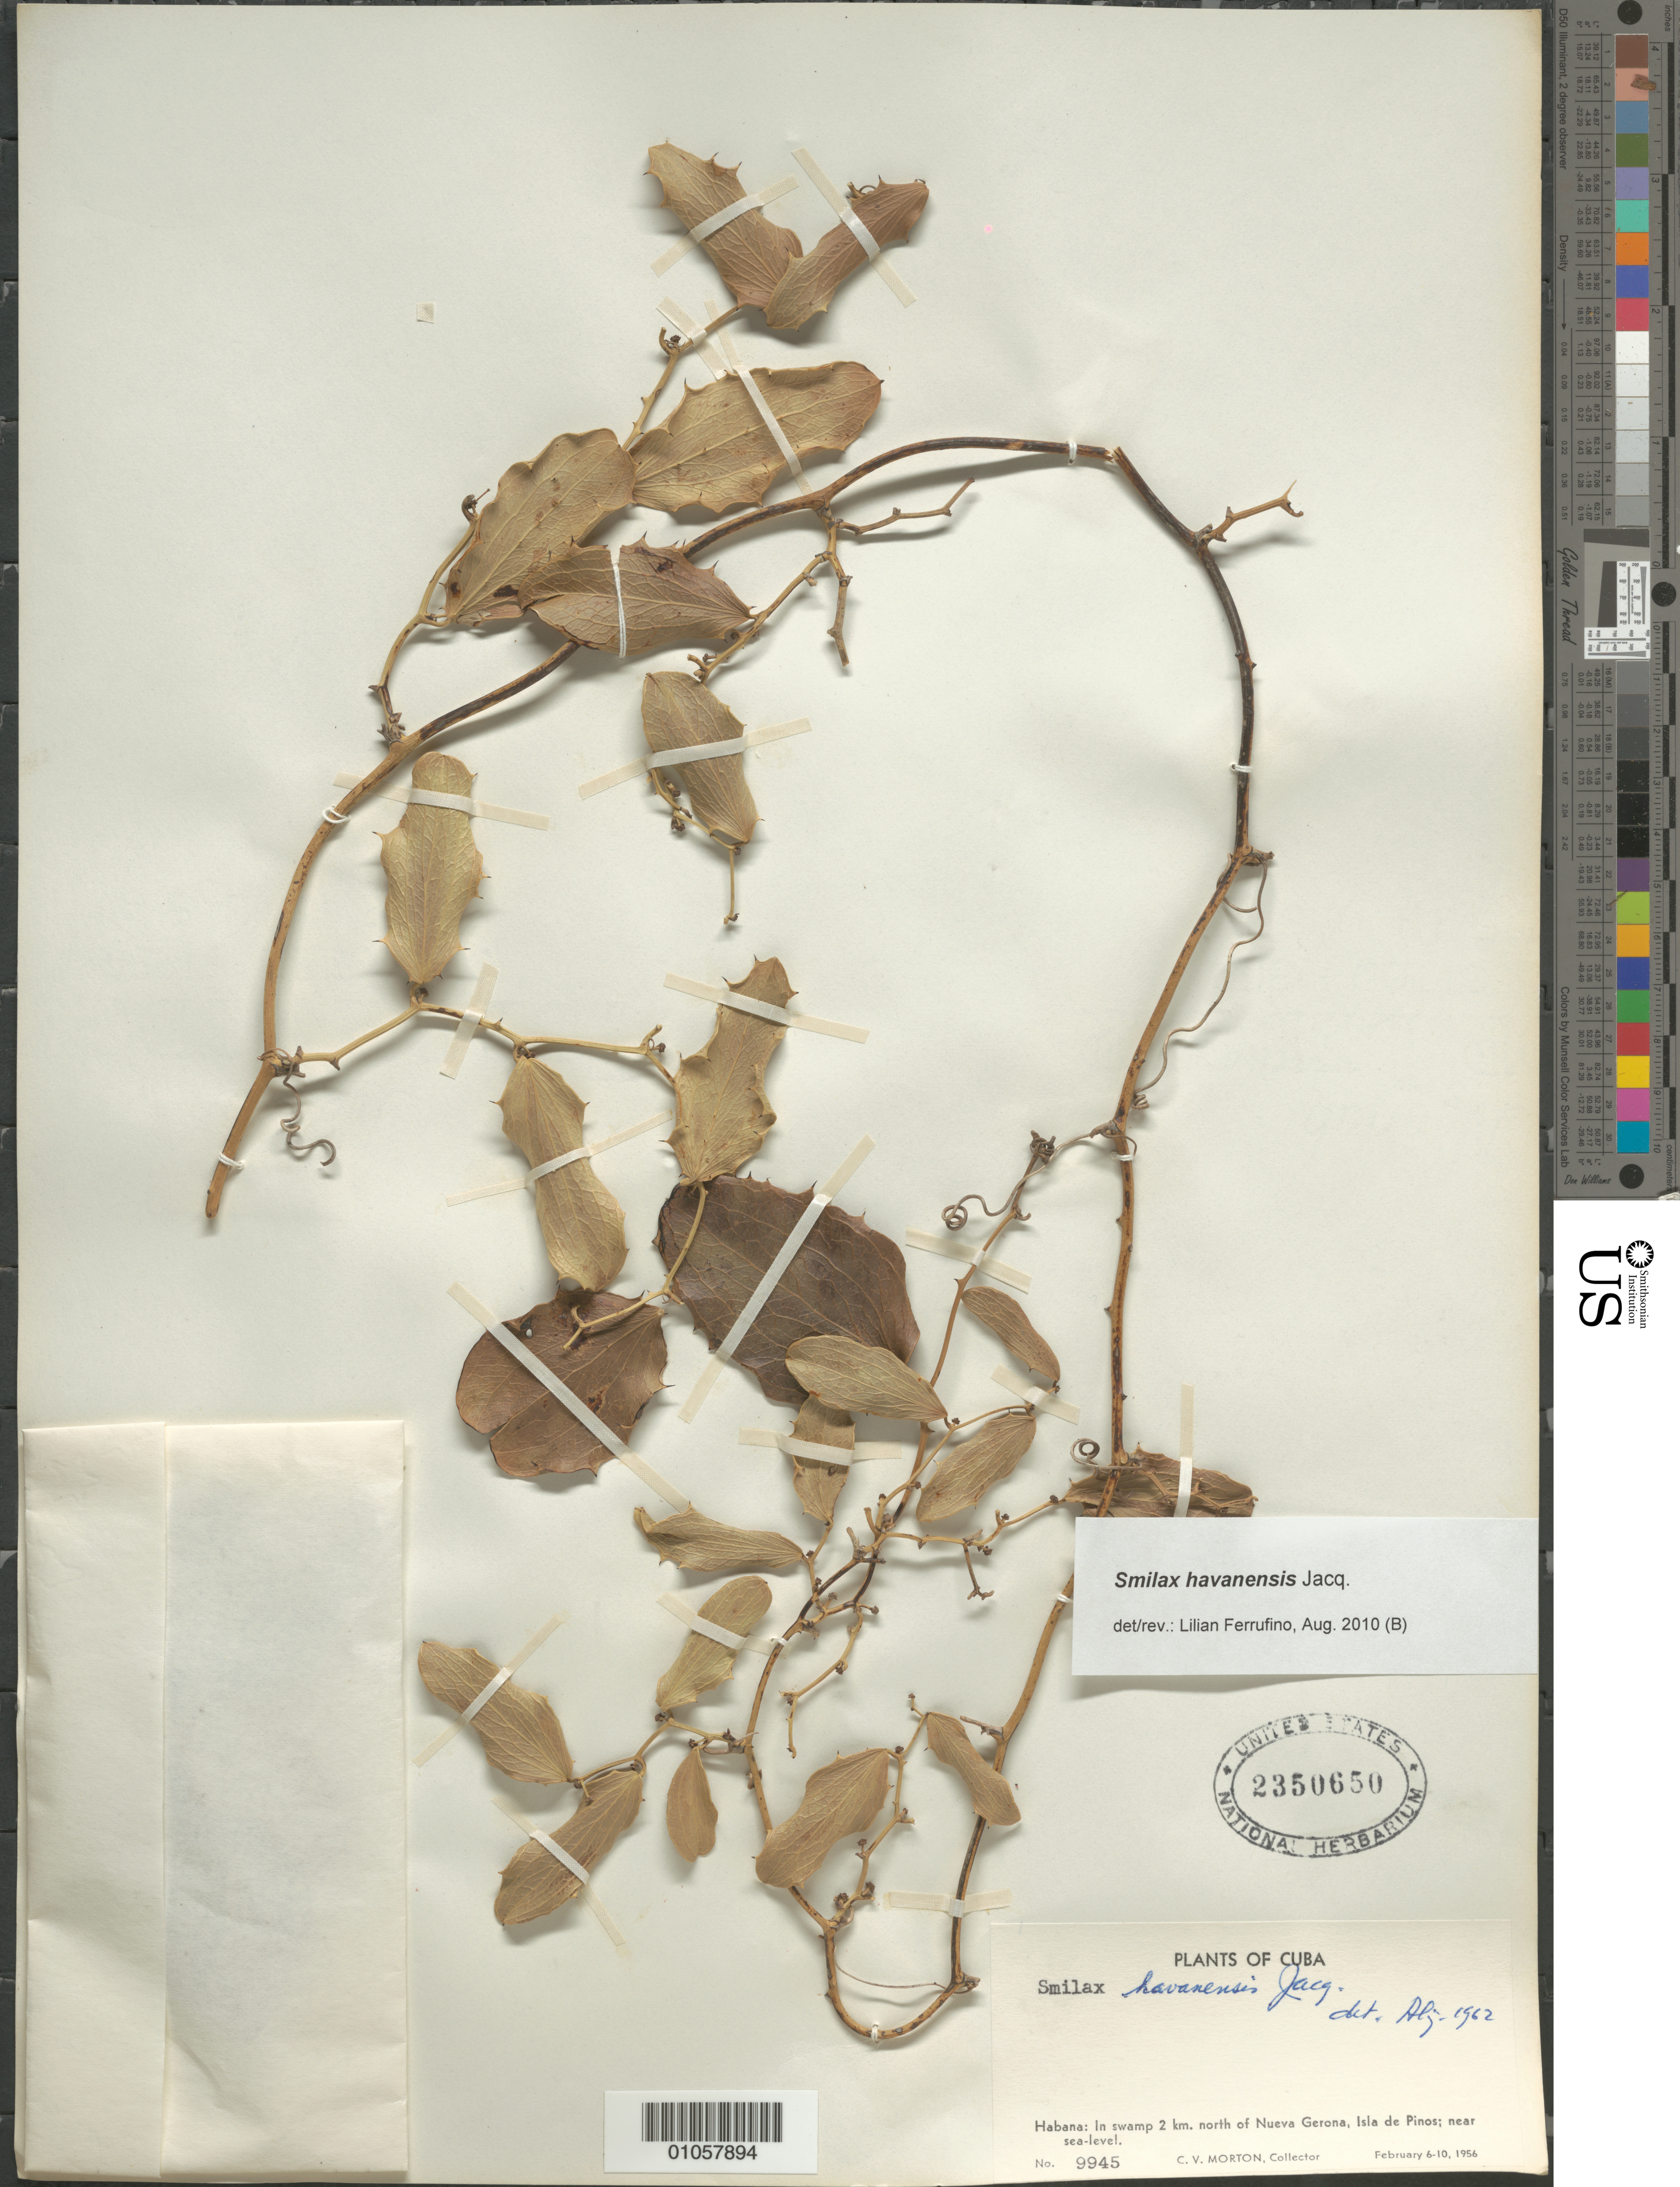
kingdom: Plantae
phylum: Tracheophyta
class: Liliopsida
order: Liliales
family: Smilacaceae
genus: Smilax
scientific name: Smilax havanensis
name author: Jacq.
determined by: Ferrufino, L., (USJ), Herbario Universidad de Costa Rica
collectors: C. V. Morton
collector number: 9945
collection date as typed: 06 Feb 1956 to 10 Feb 1956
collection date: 1956-02-06/1956-02-10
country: Cuba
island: Isla de la Juventud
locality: Nueva Gerona, 2 km north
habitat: In swamp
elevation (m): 0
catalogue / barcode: US 2350650